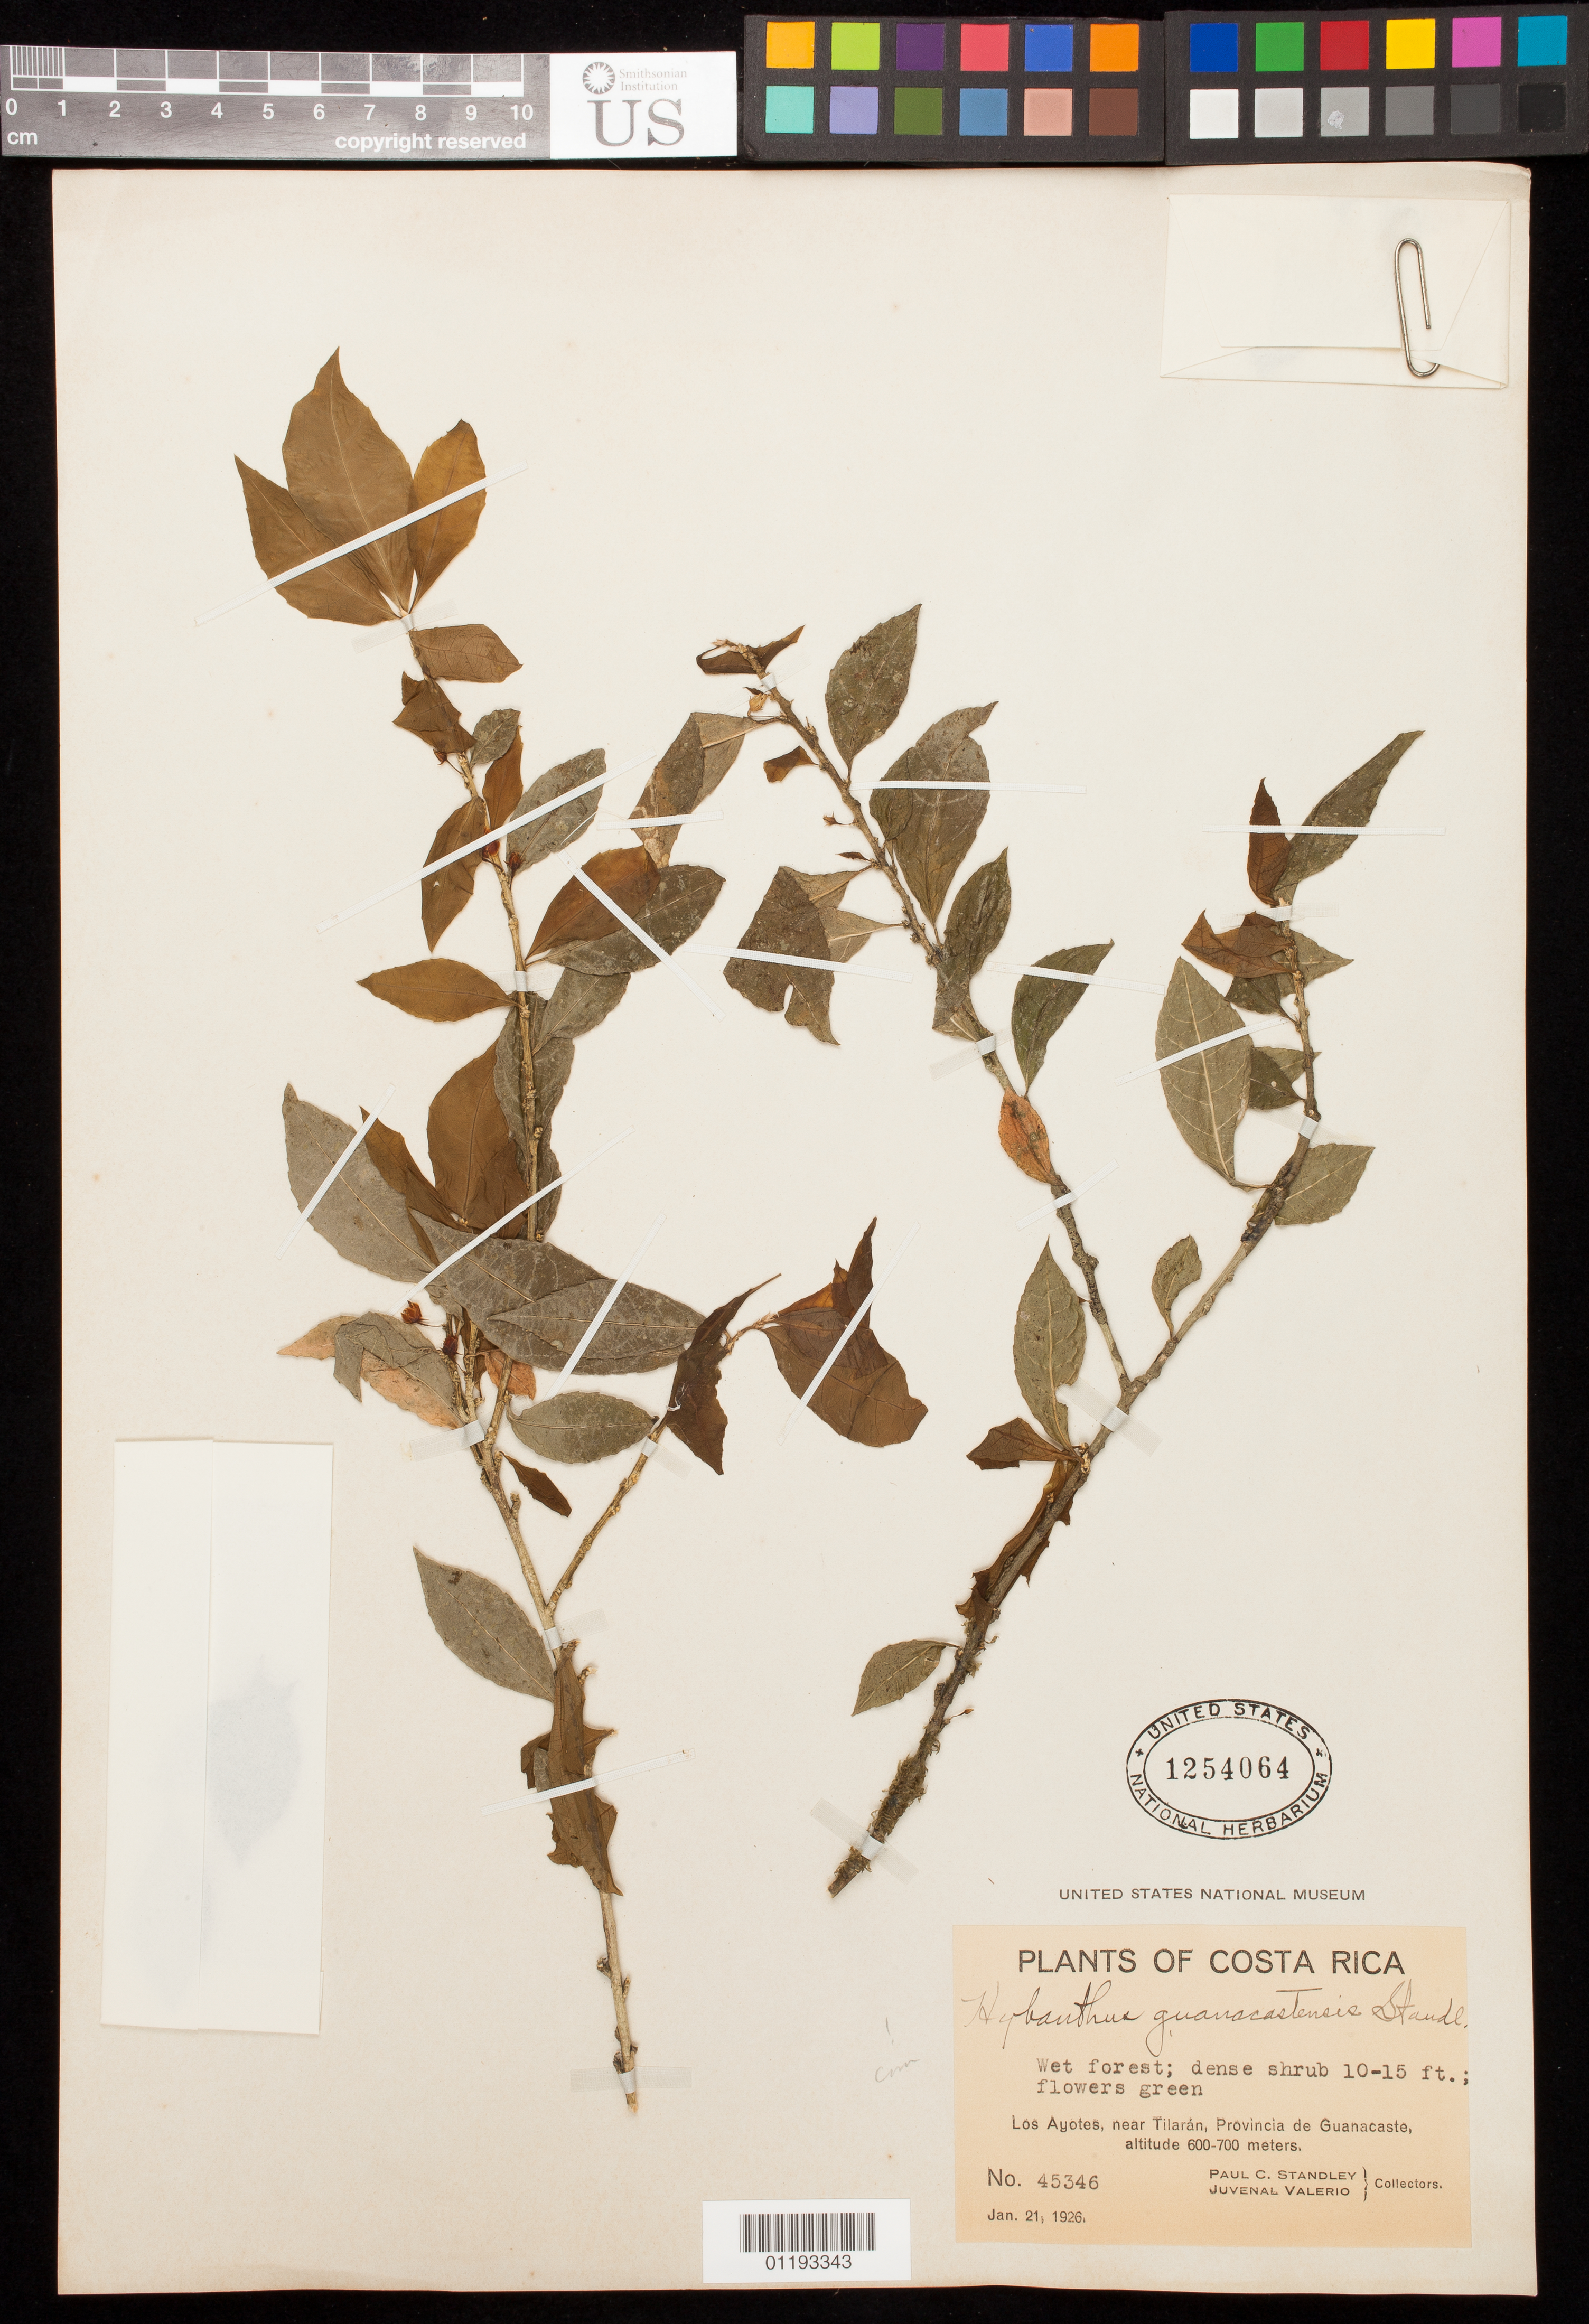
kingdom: Plantae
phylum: Tracheophyta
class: Magnoliopsida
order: Malpighiales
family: Violaceae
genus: Hybanthus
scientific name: Hybanthus guanacastensis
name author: Standl.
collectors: P. C. Standley & J. Valerio R.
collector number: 45346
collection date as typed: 21 Jan 1926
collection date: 1926-01-21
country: Costa Rica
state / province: Guanacaste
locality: Los Ayotes, near Tilaran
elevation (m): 600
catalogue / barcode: US 1254064